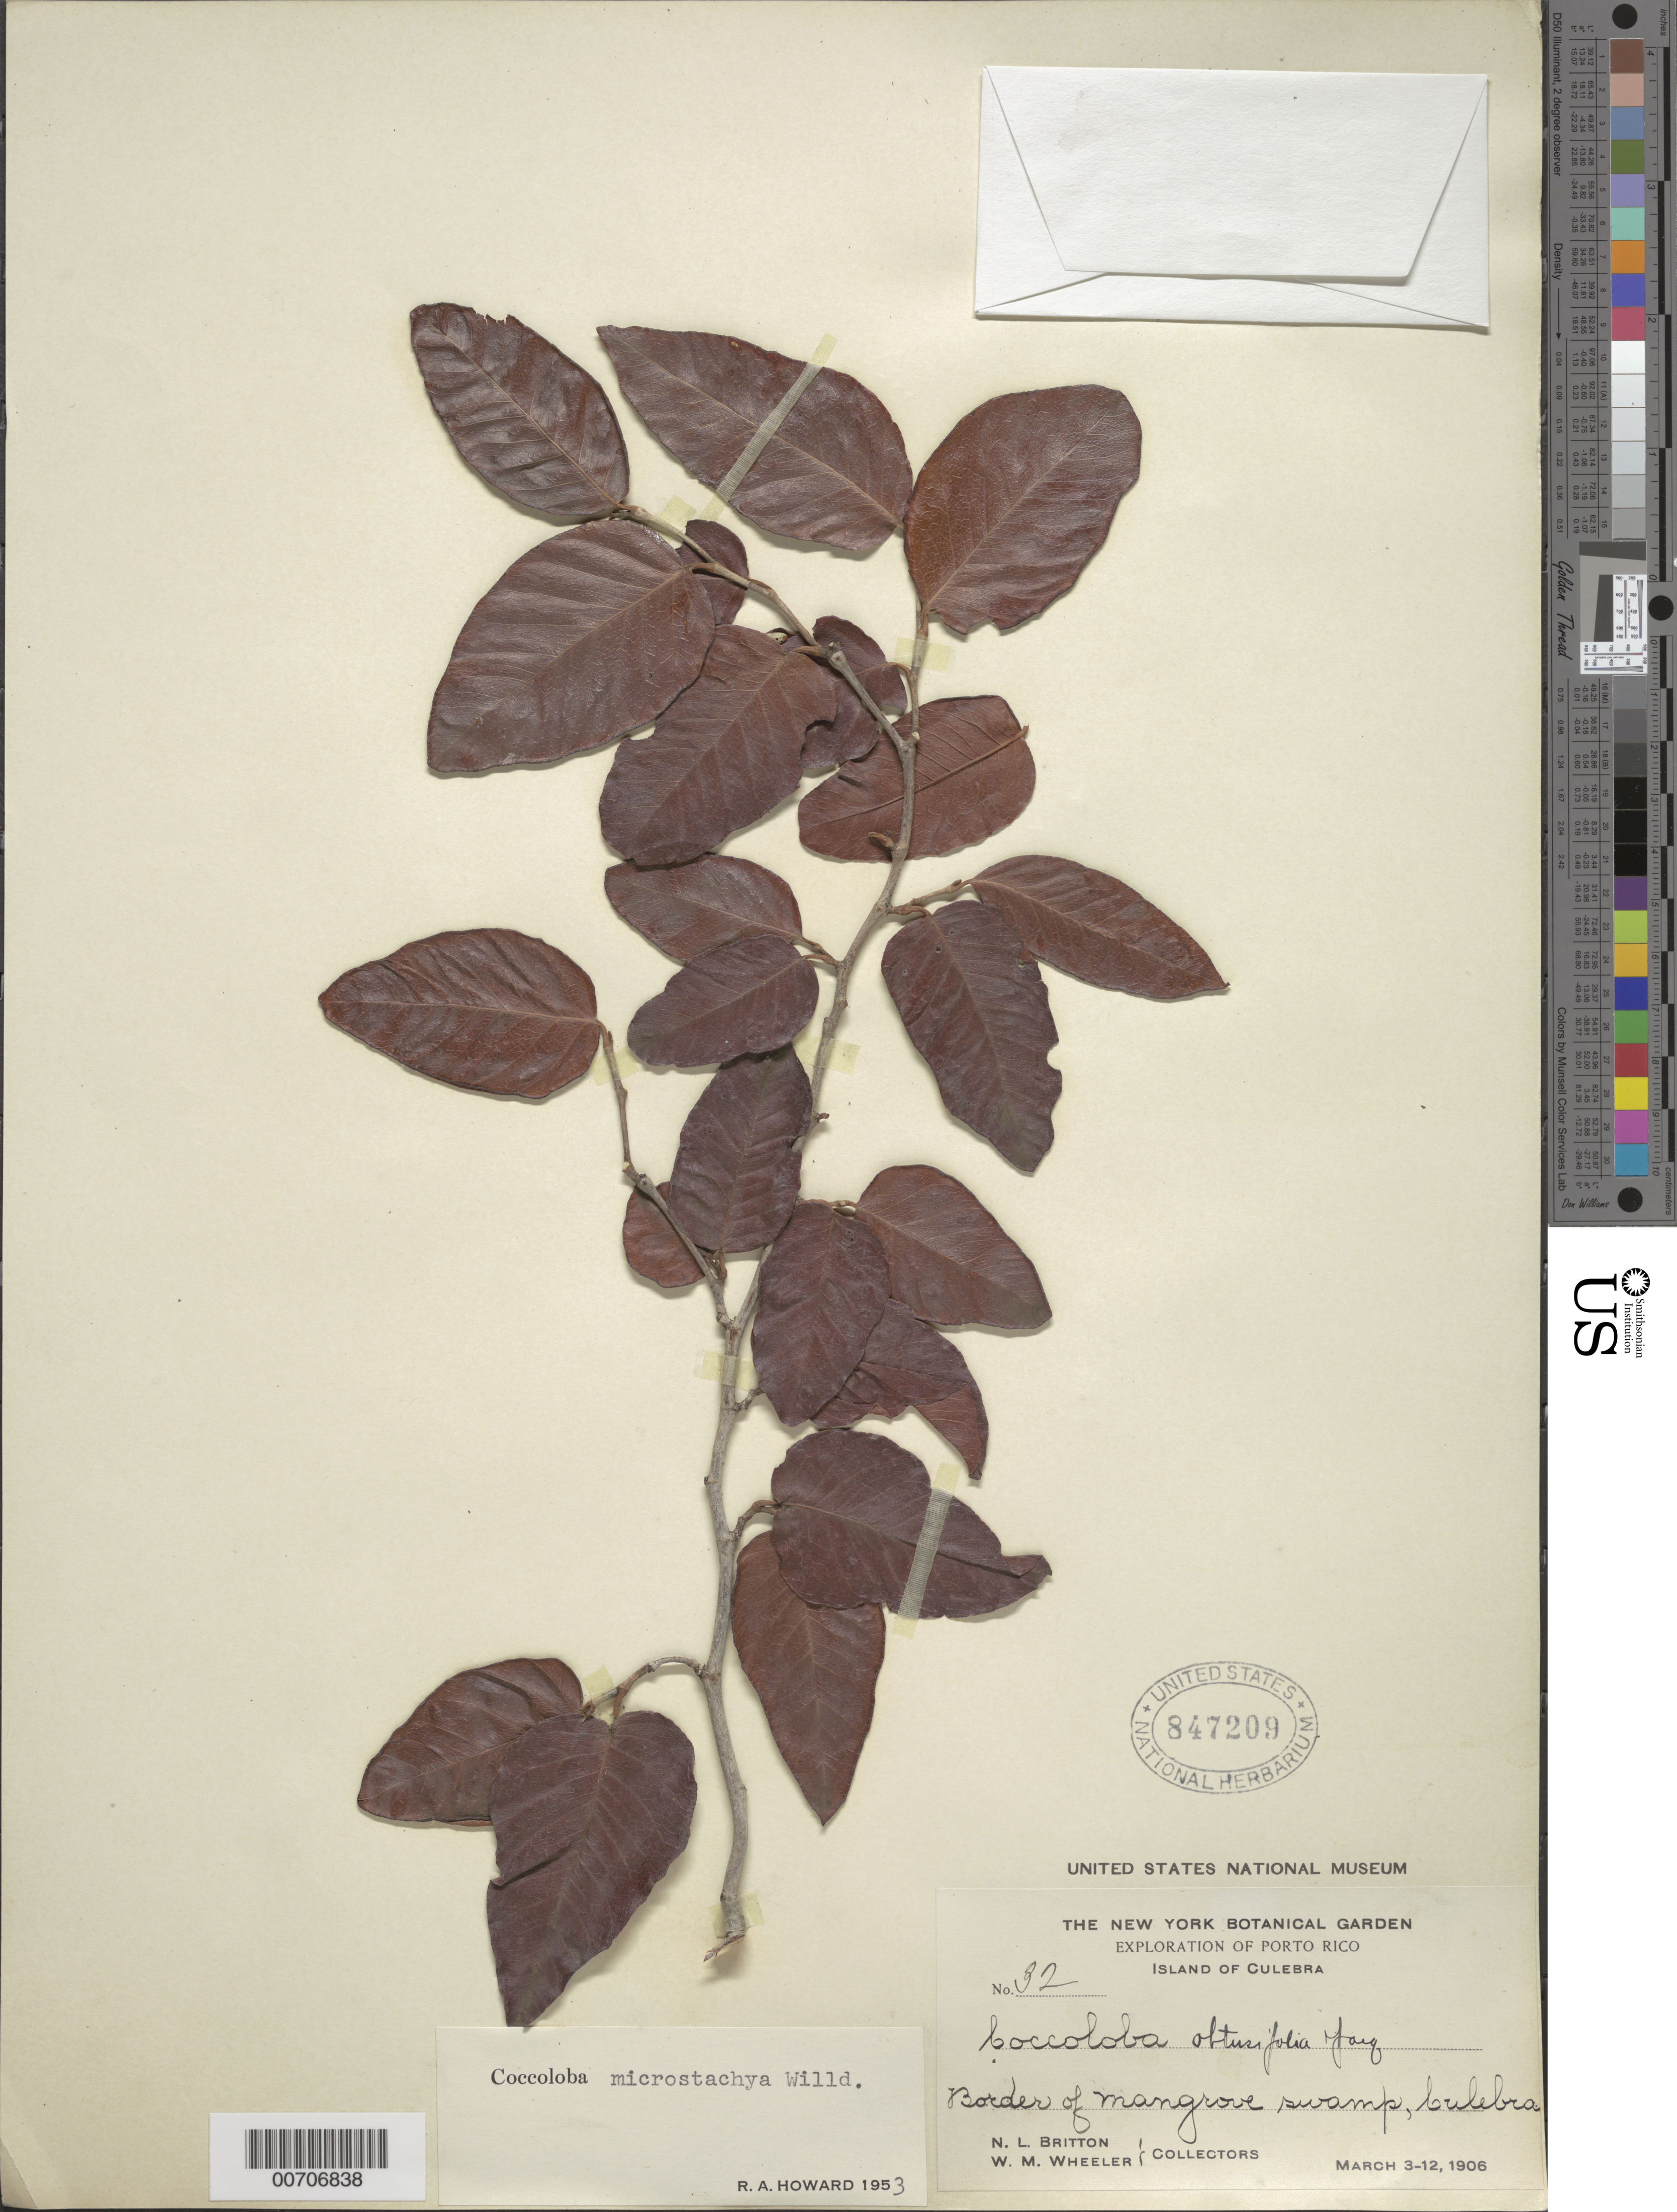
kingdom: Plantae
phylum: Tracheophyta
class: Magnoliopsida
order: Caryophyllales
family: Polygonaceae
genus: Coccoloba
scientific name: Coccoloba microstachya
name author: Willd.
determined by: Howard, R. A.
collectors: N. Britton & W. Wheeler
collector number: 32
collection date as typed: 03 Mar 1906 to 12 Mar 1906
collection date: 1906-03-03/1906-03-12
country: Puerto Rico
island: Culebra Island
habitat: Border of mangrove swamps.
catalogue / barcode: US 847209